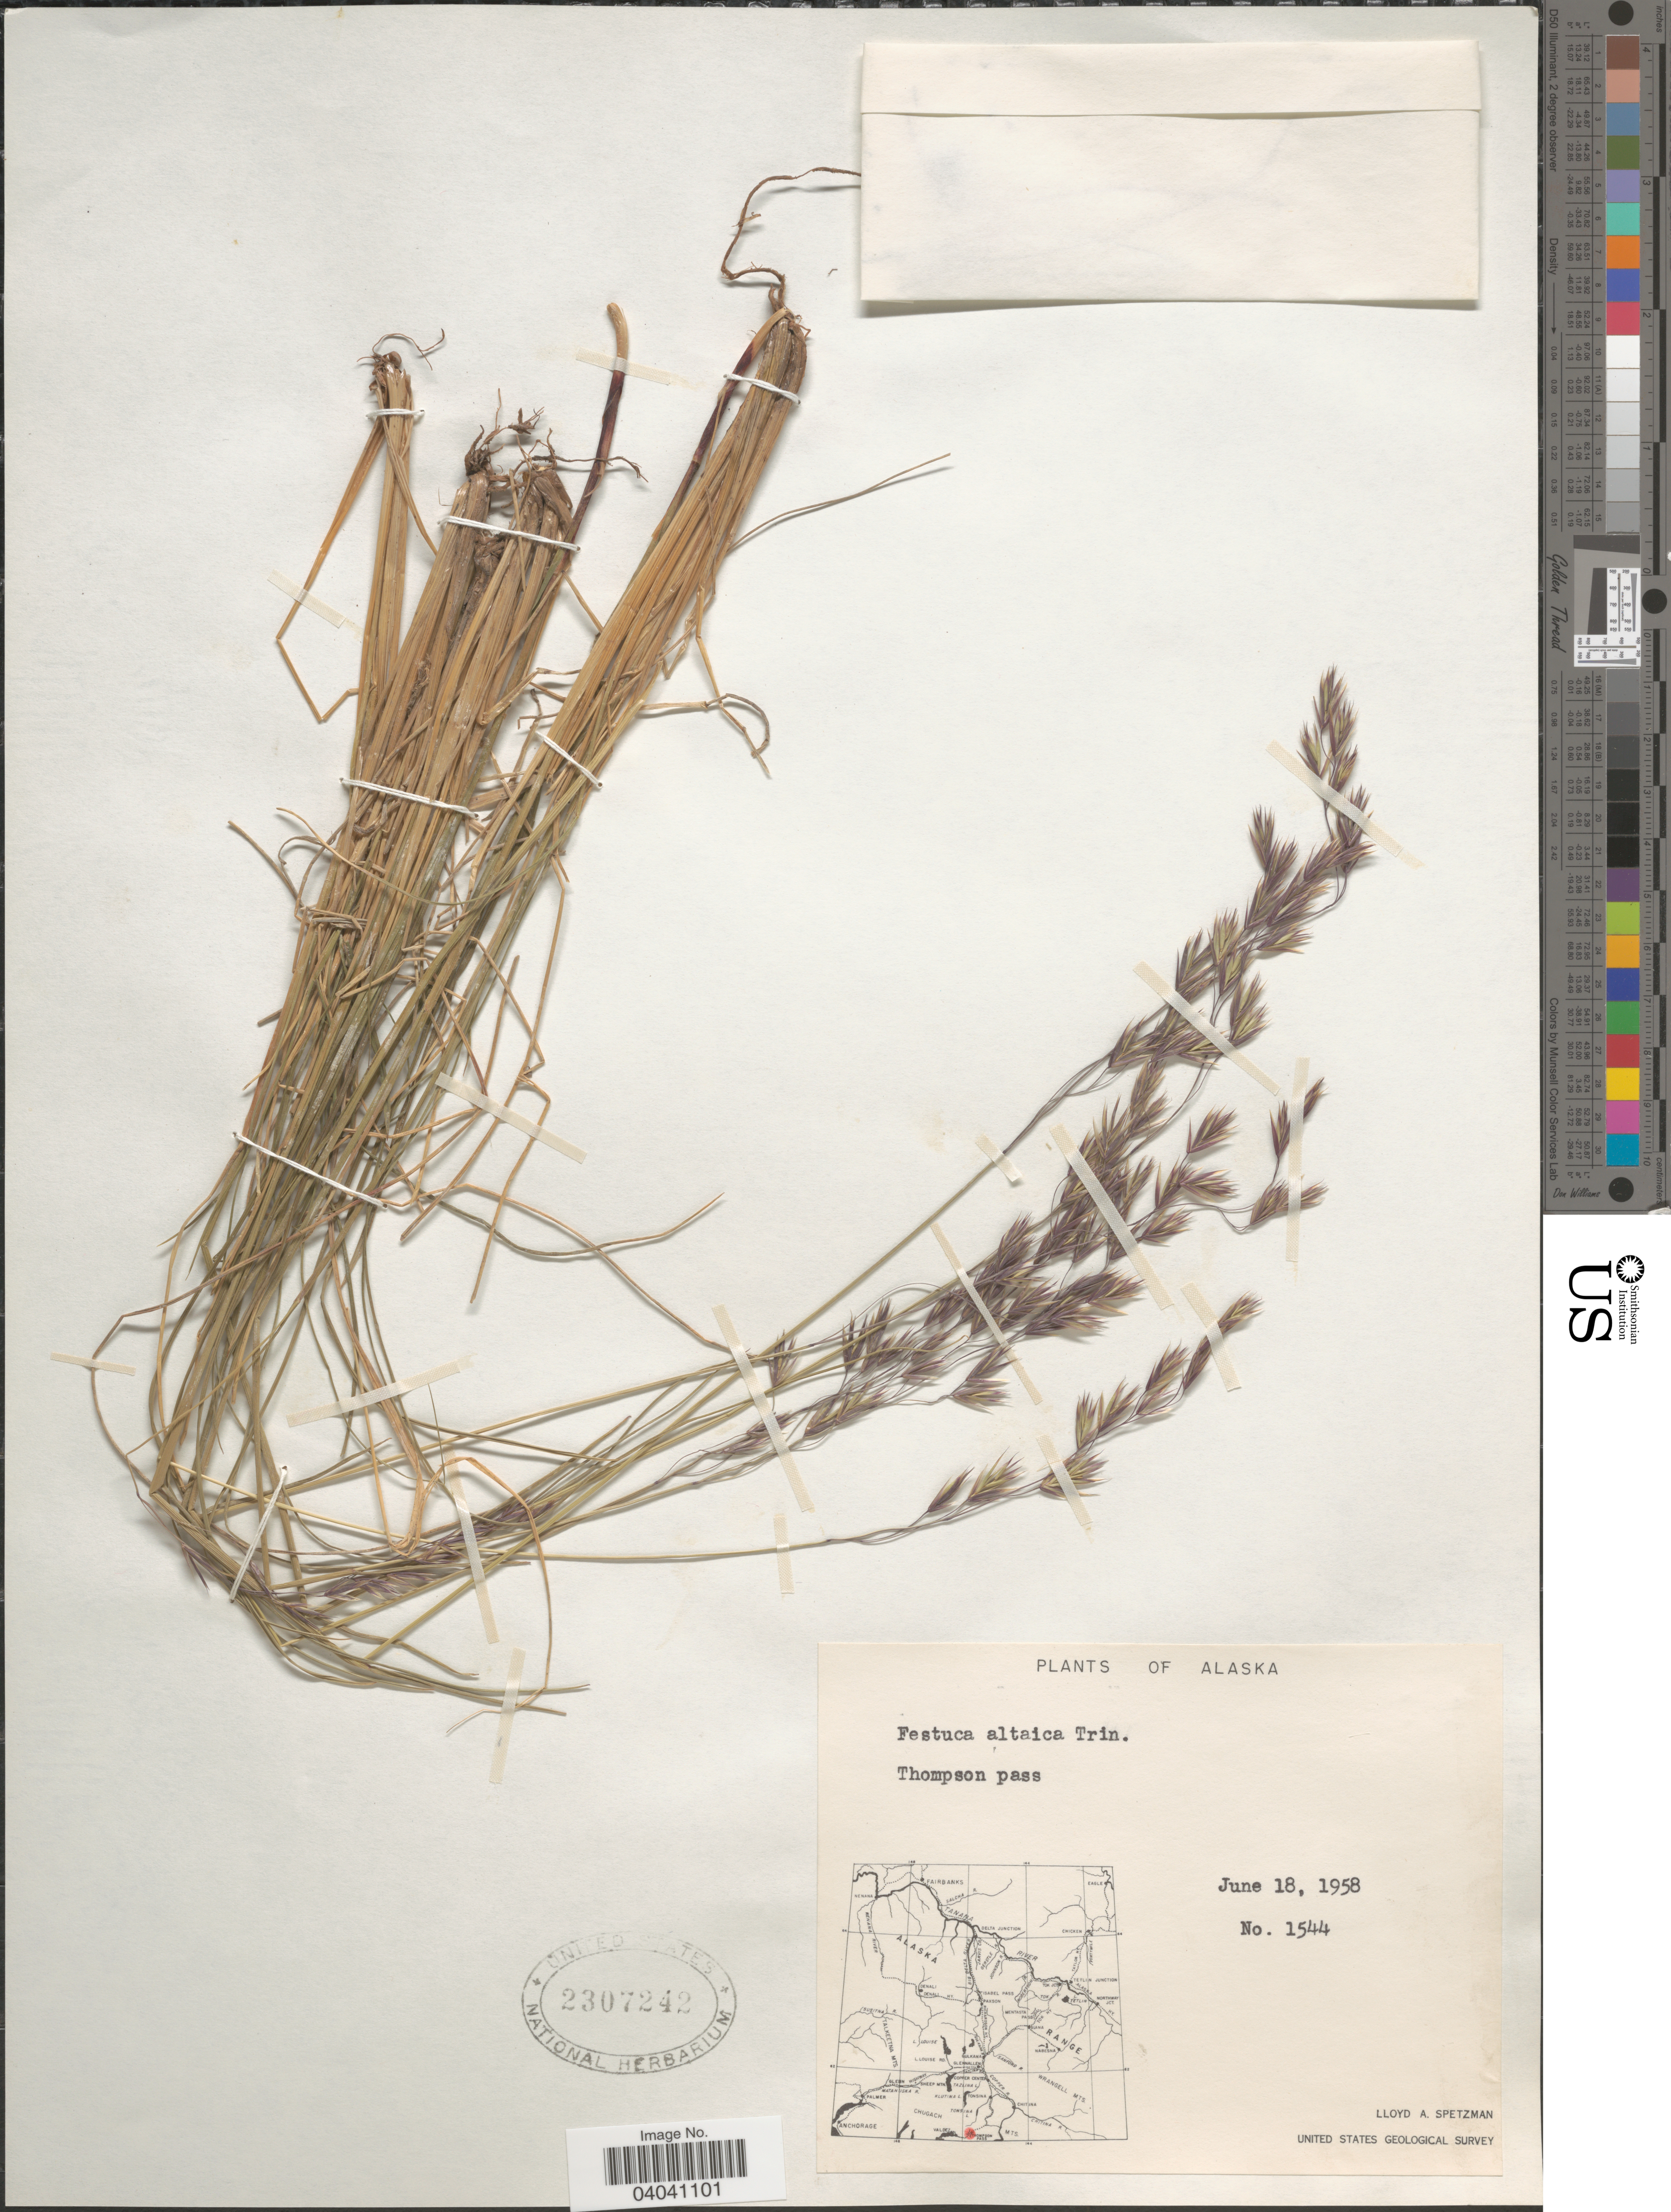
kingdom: Plantae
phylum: Tracheophyta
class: Liliopsida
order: Poales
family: Poaceae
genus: Festuca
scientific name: Festuca altaica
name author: Trin.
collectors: L. Spetzman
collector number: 1544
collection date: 1958-06-18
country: United States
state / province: Alaska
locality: Thompson pass.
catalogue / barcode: US 2307242